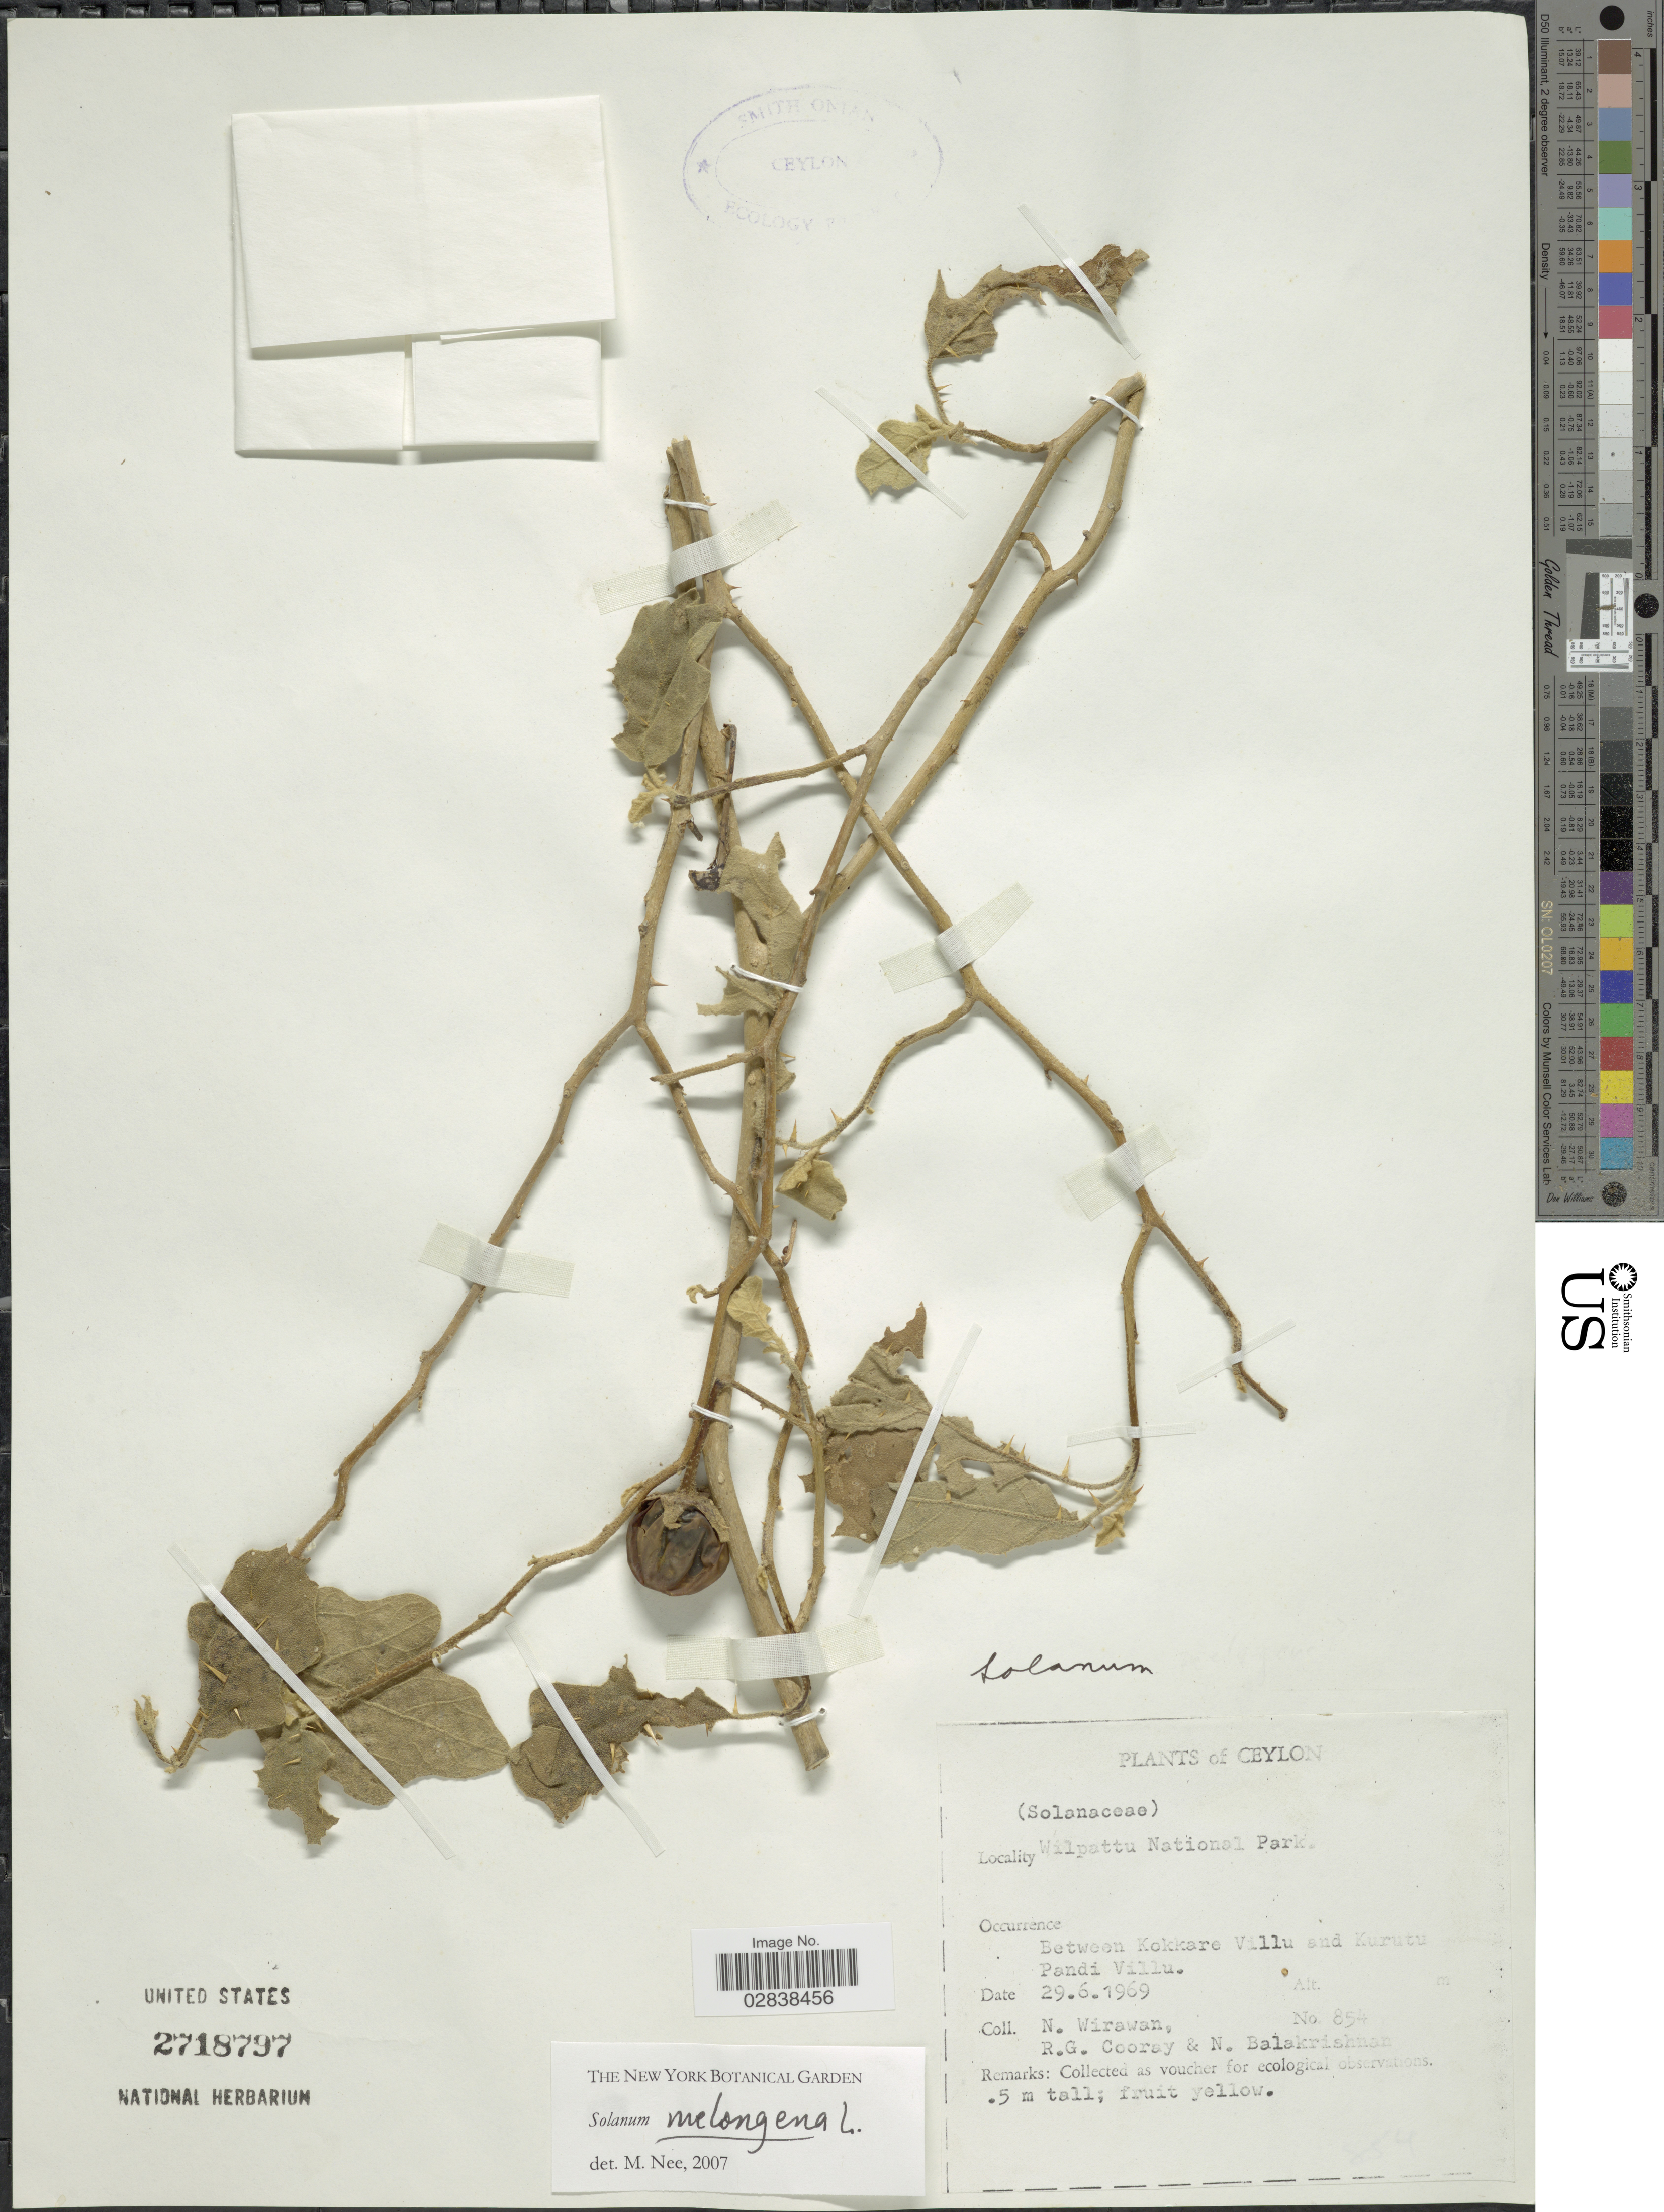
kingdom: Plantae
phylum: Tracheophyta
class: Magnoliopsida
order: Solanales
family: Solanaceae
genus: Solanum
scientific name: Solanum melongena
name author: L.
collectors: N. Wirawan, R. Cooray & N. Balakrishnan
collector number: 854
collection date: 1969-06-29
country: Sri Lanka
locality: Ceylon, Wilpattu National Park, Between Kokkare Villu and Kurutu, Pandi Villu.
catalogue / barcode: US 2718797